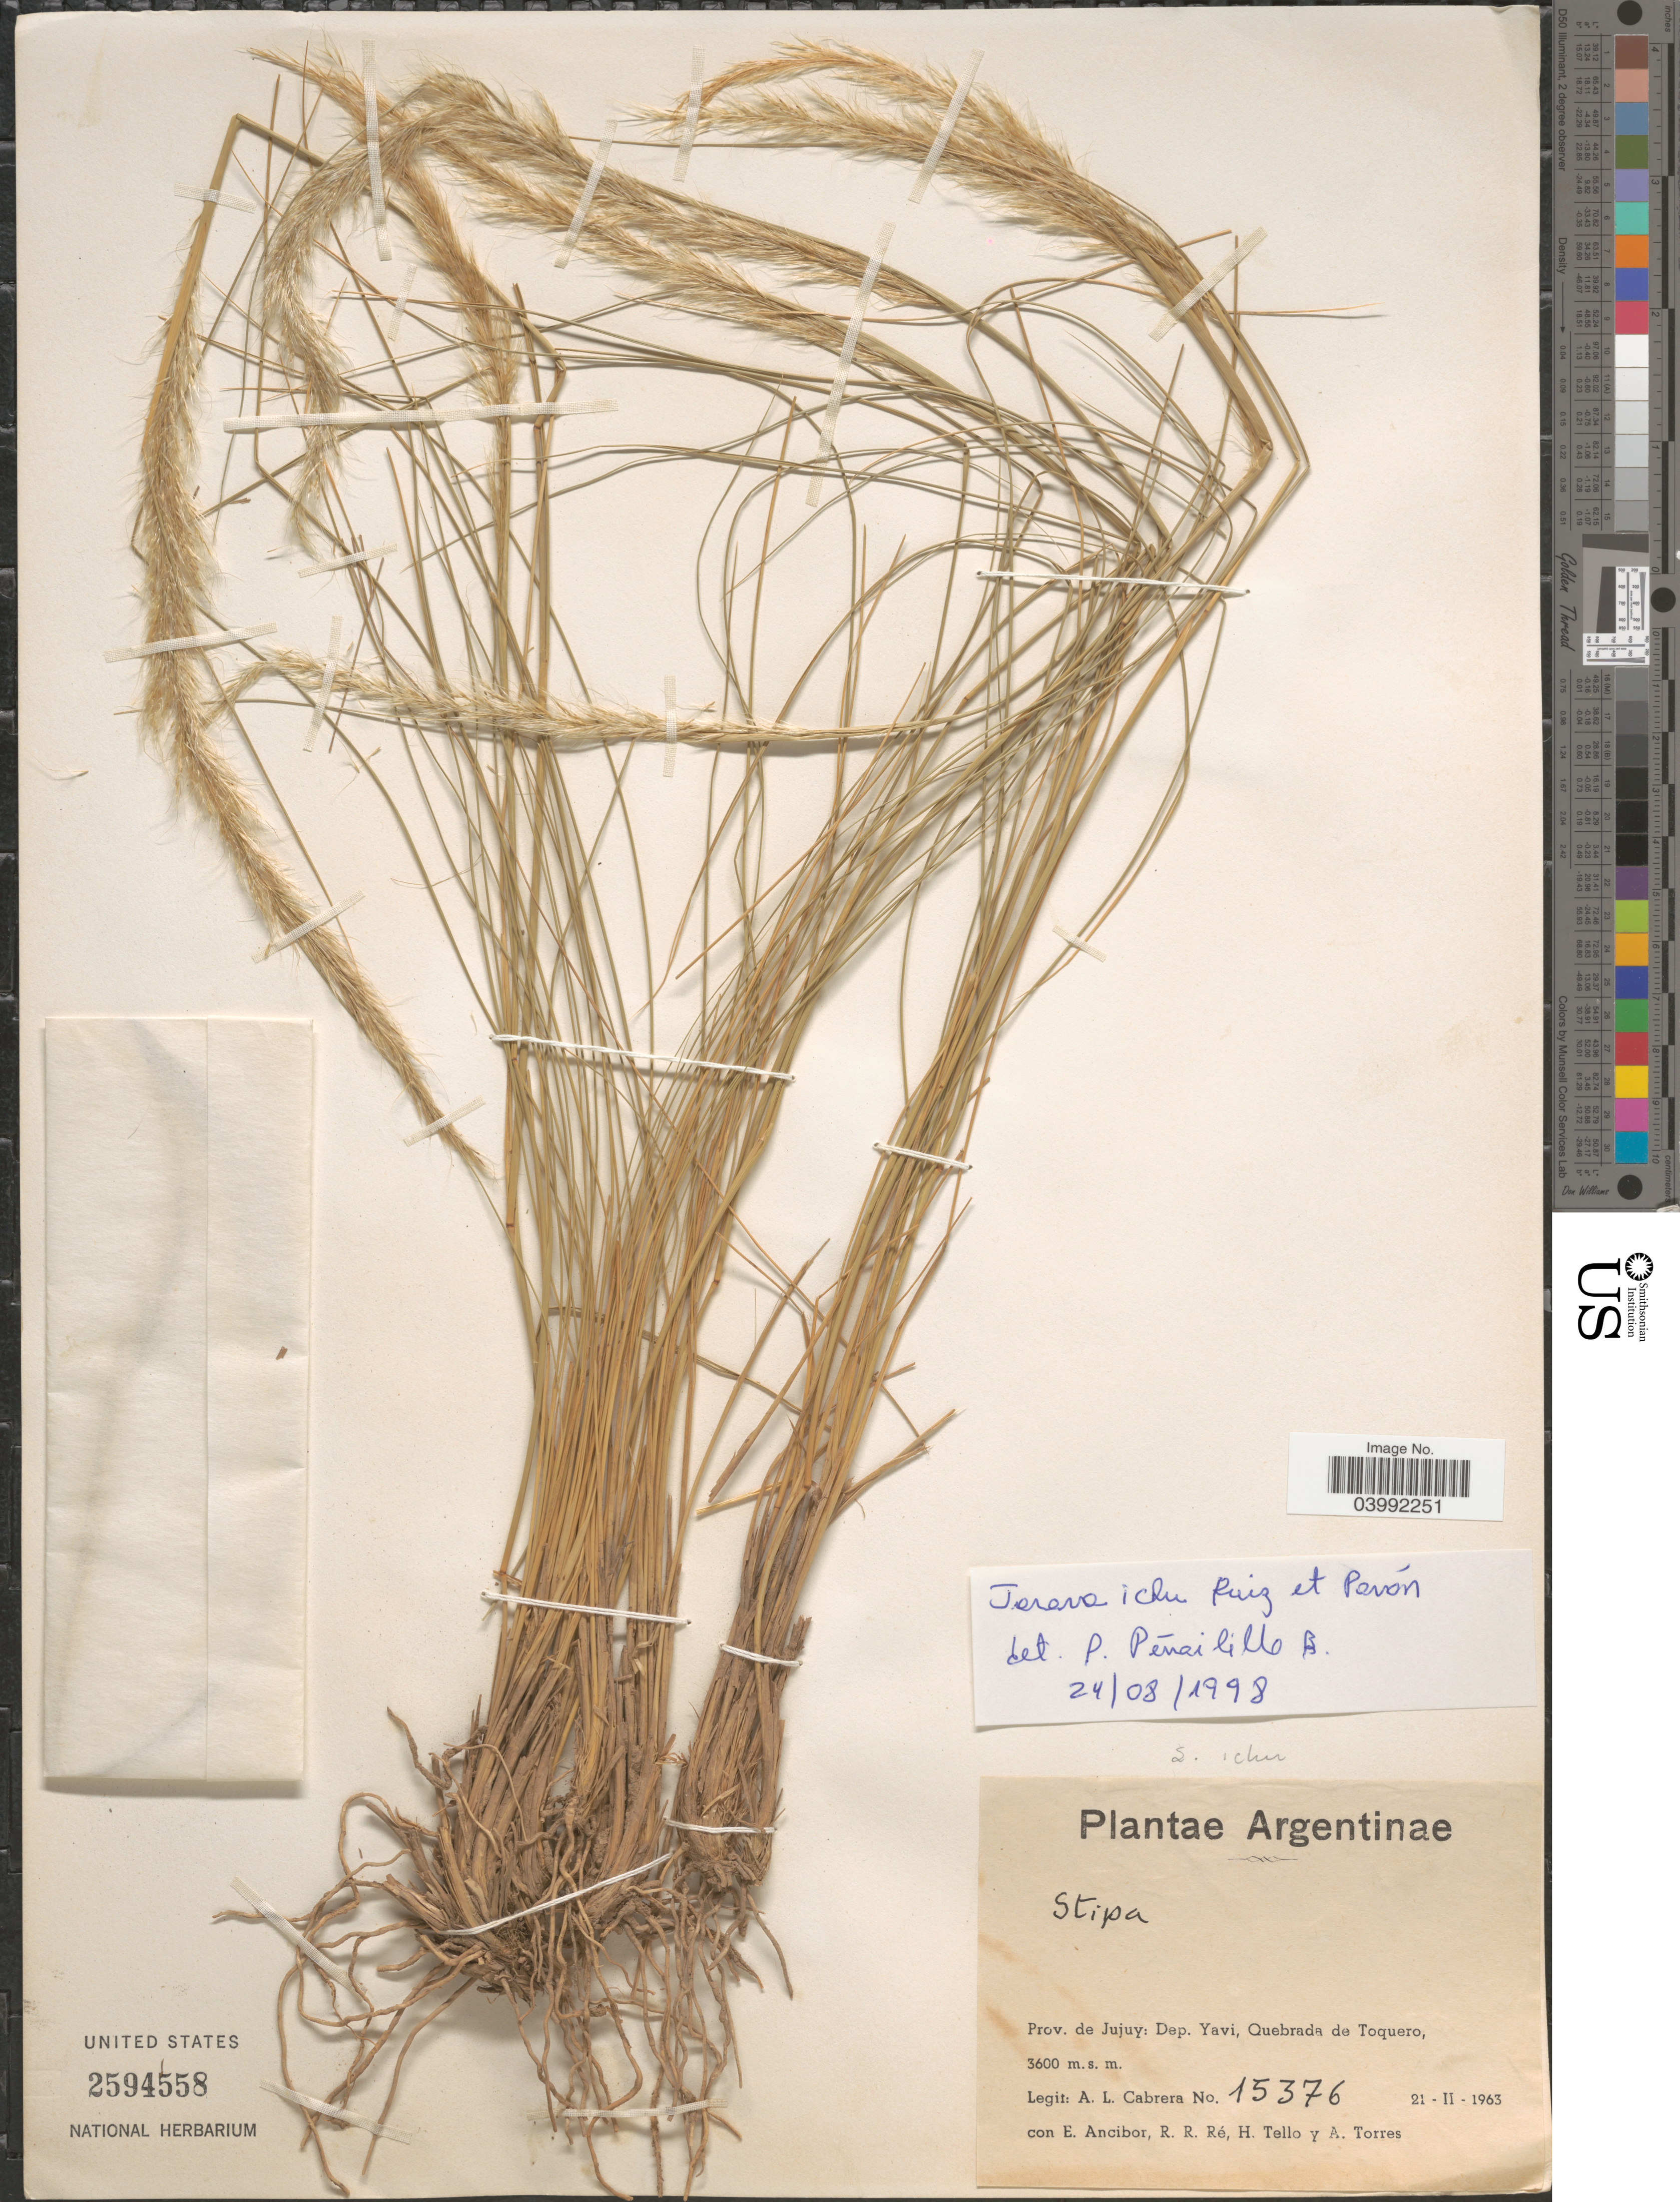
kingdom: Plantae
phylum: Tracheophyta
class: Liliopsida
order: Poales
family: Poaceae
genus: Jarava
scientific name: Jarava ichu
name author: Ruiz & Pav.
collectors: A. L. Cabrera, E. Ancibor, R. Re, H. Tello & A. Torres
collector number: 15376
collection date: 1963-02-21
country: Argentina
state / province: Jujuy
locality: Dep. Yavi, Quebrada de Toquero.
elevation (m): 3600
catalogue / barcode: US 2594558